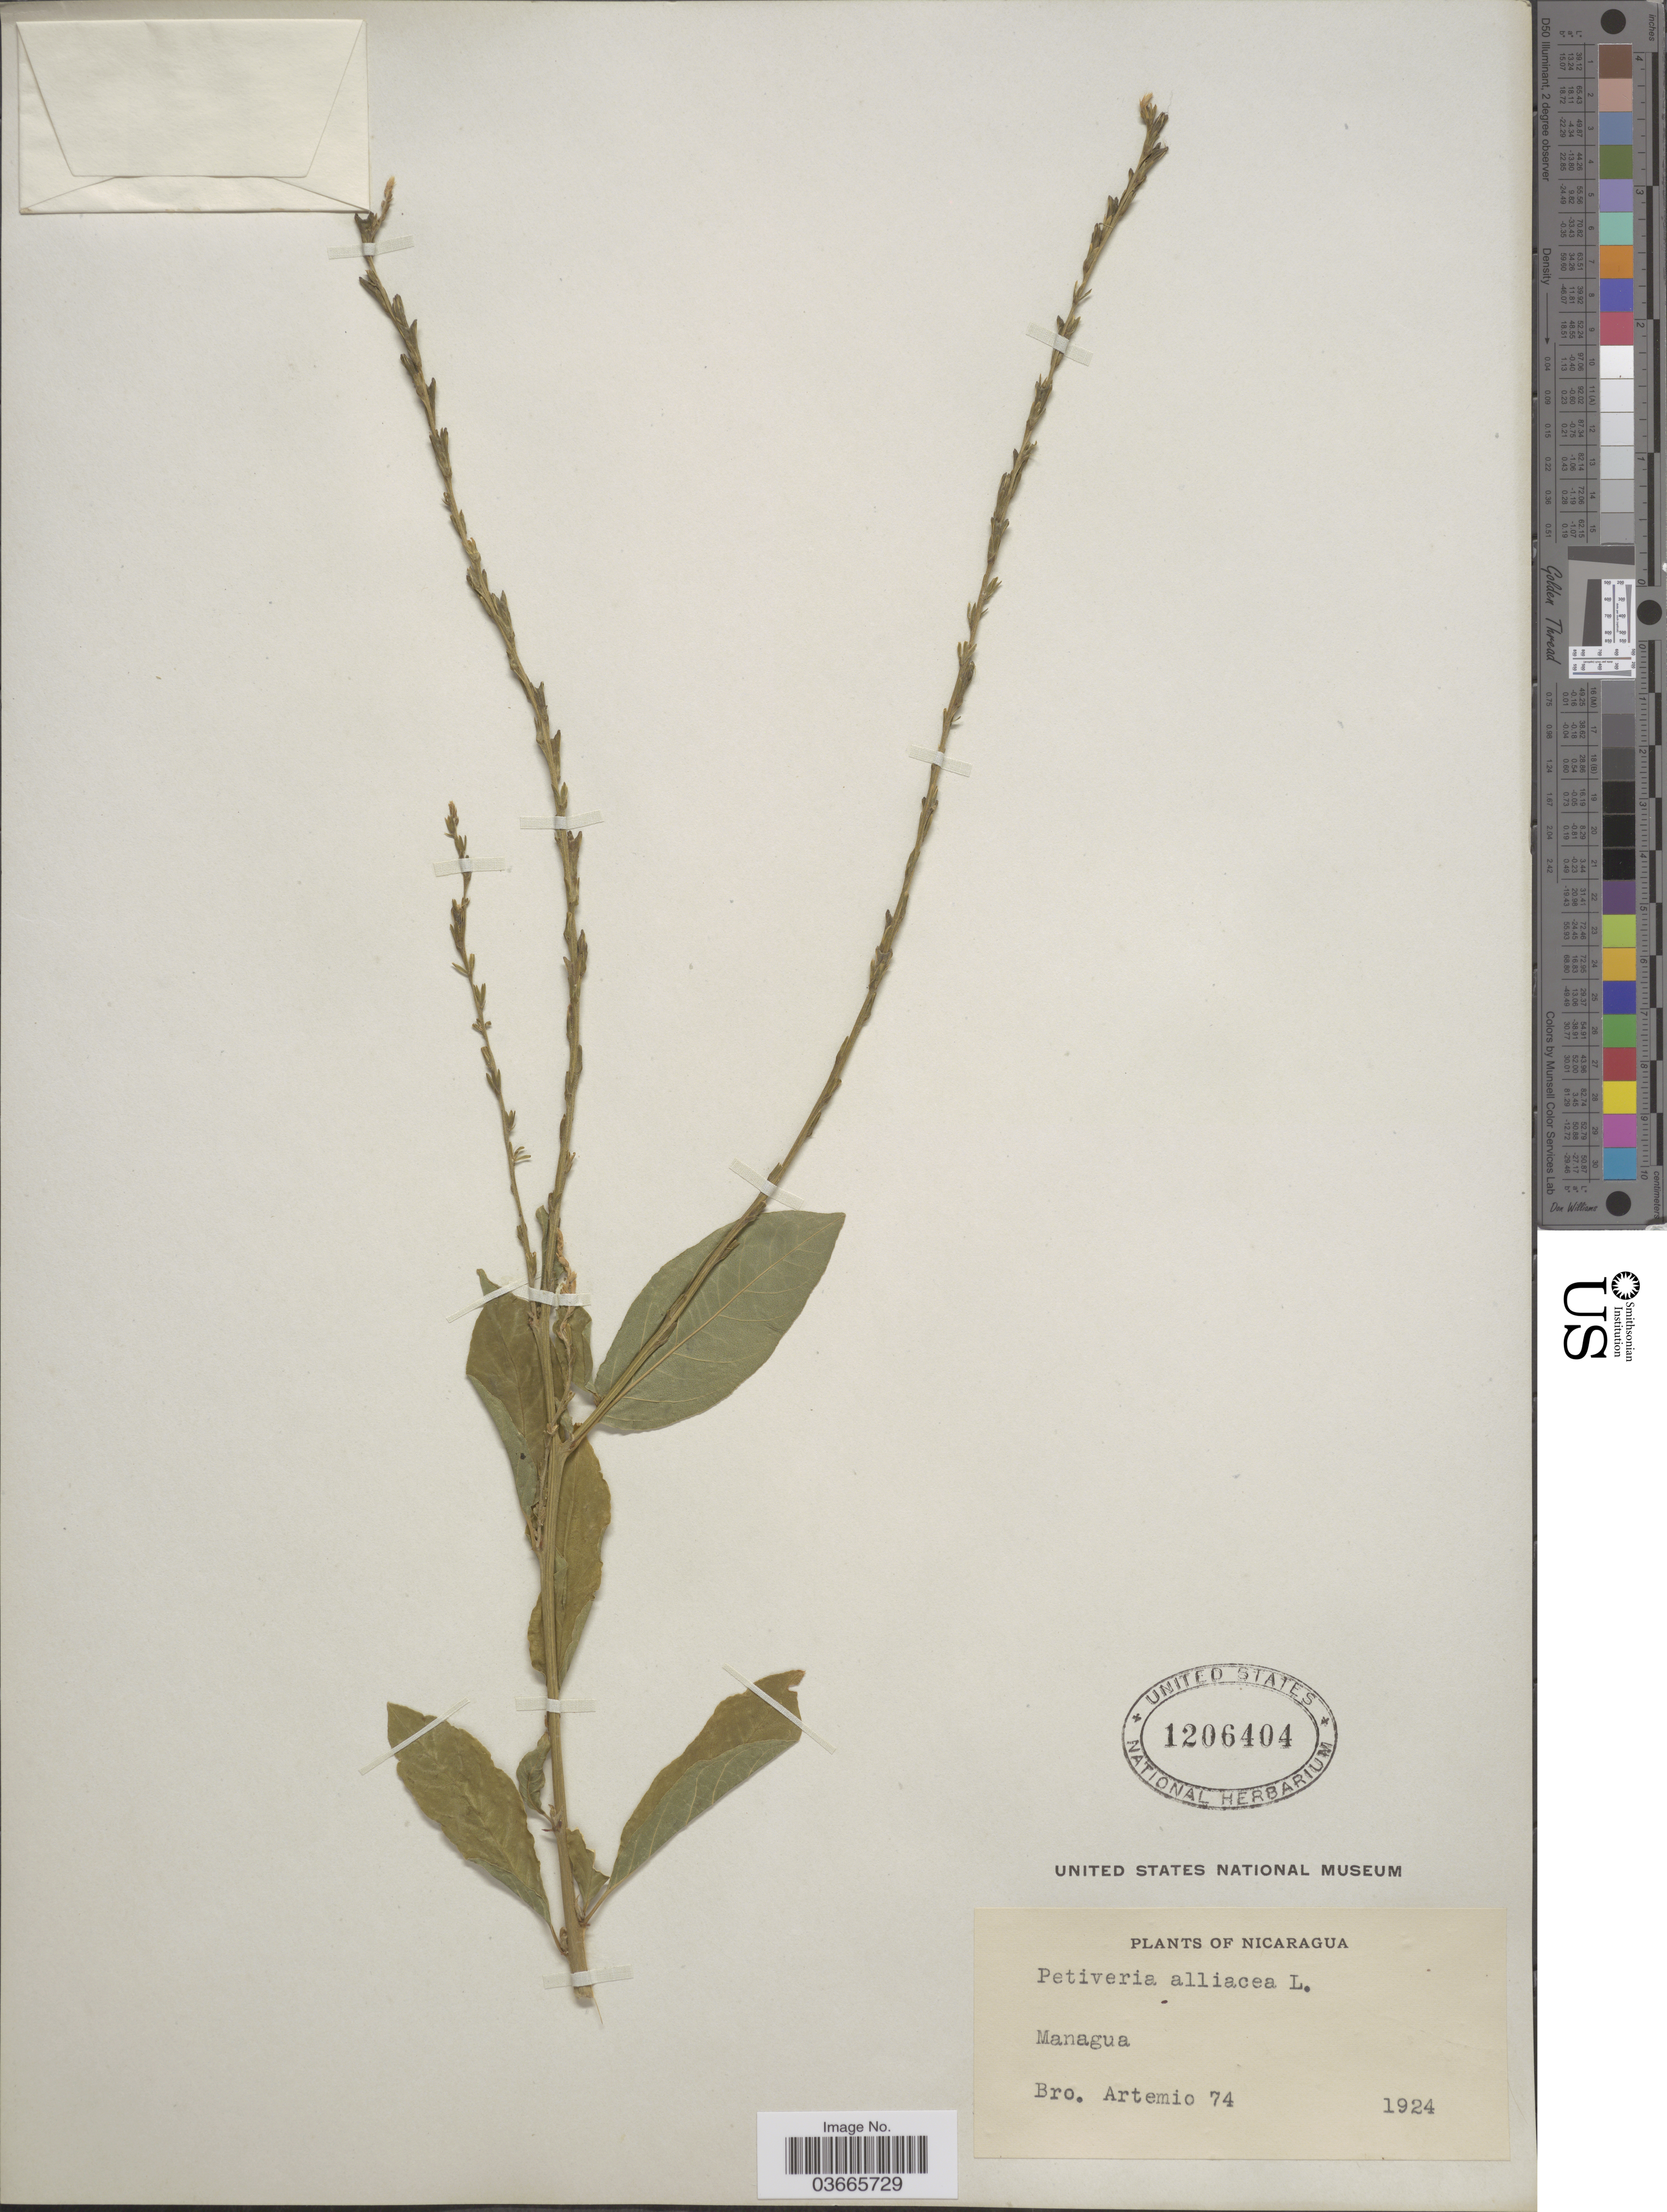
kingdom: Plantae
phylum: Tracheophyta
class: Magnoliopsida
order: Caryophyllales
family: Phytolaccaceae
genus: Petiveria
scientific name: Petiveria alliacea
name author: L.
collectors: B. Artemio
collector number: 74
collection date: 1924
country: Nicaragua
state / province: Managua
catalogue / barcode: US 1206404